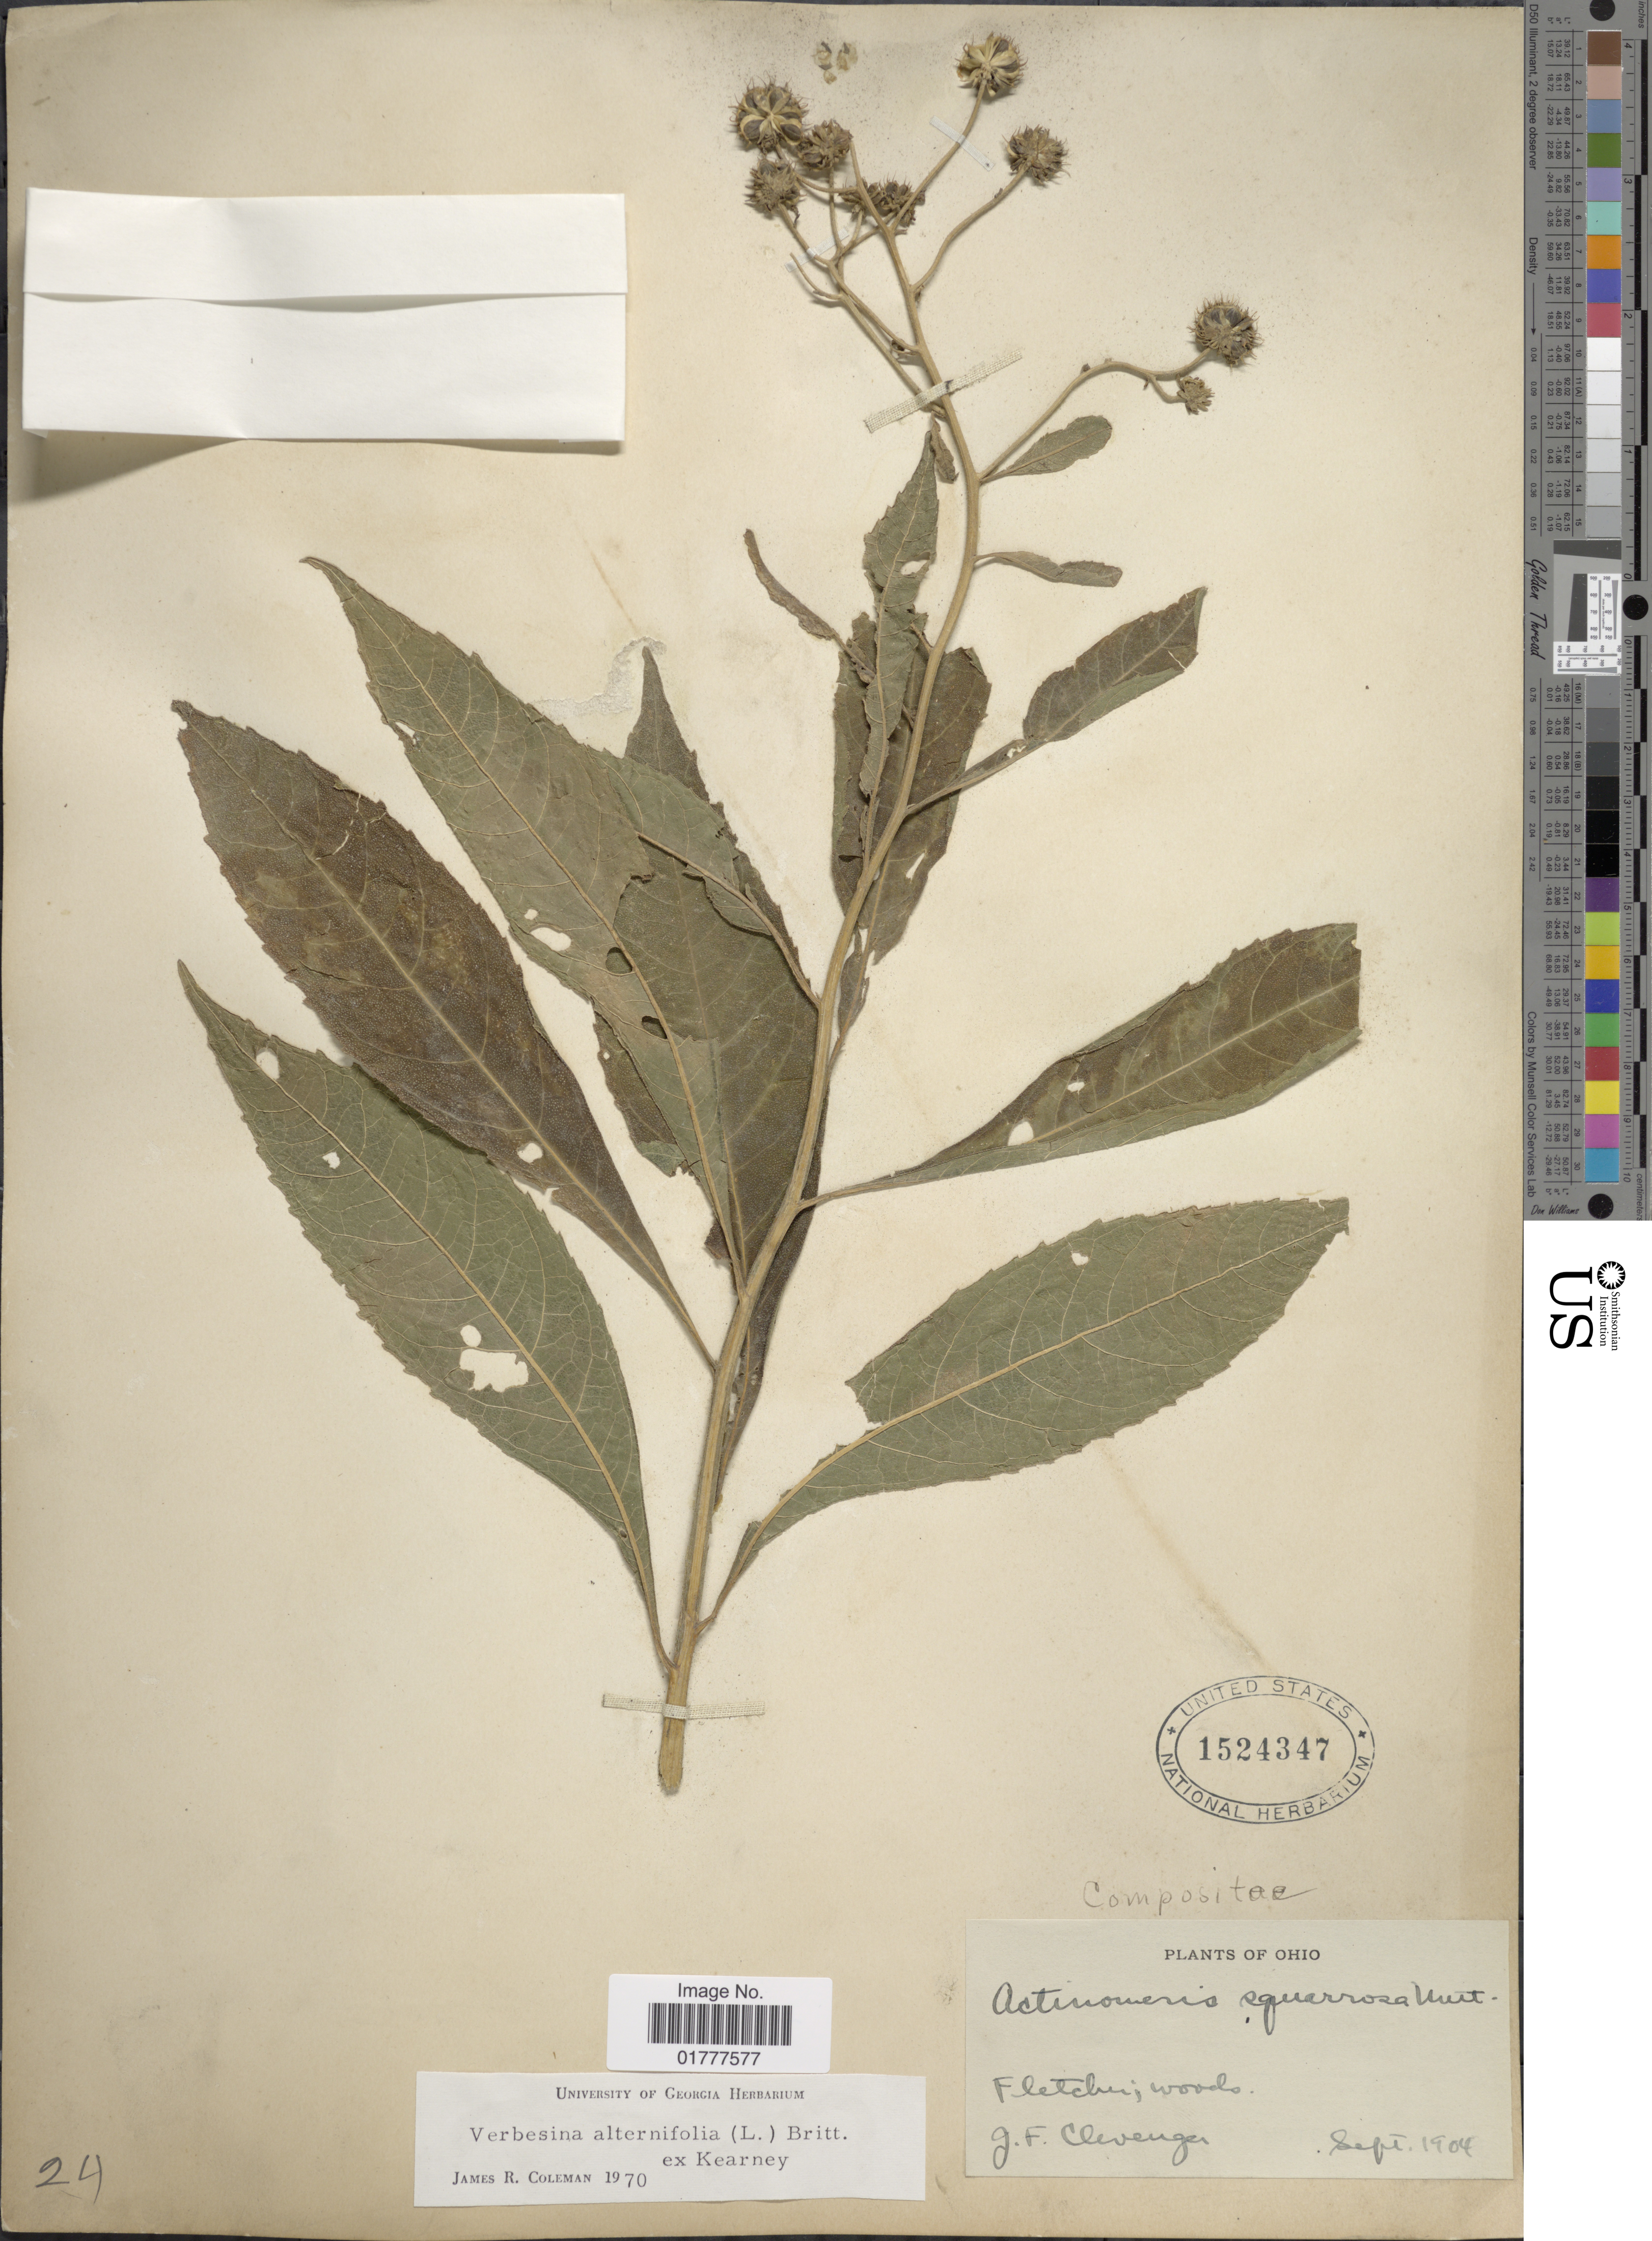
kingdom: Plantae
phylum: Tracheophyta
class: Magnoliopsida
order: Asterales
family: Asteraceae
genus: Actinomeris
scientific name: Actinomeris alternifolia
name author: (L.) DC.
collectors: J. F. Clevenger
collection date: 1904-09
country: United States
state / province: Ohio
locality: Ohio, Fletcher.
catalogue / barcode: US 1524347